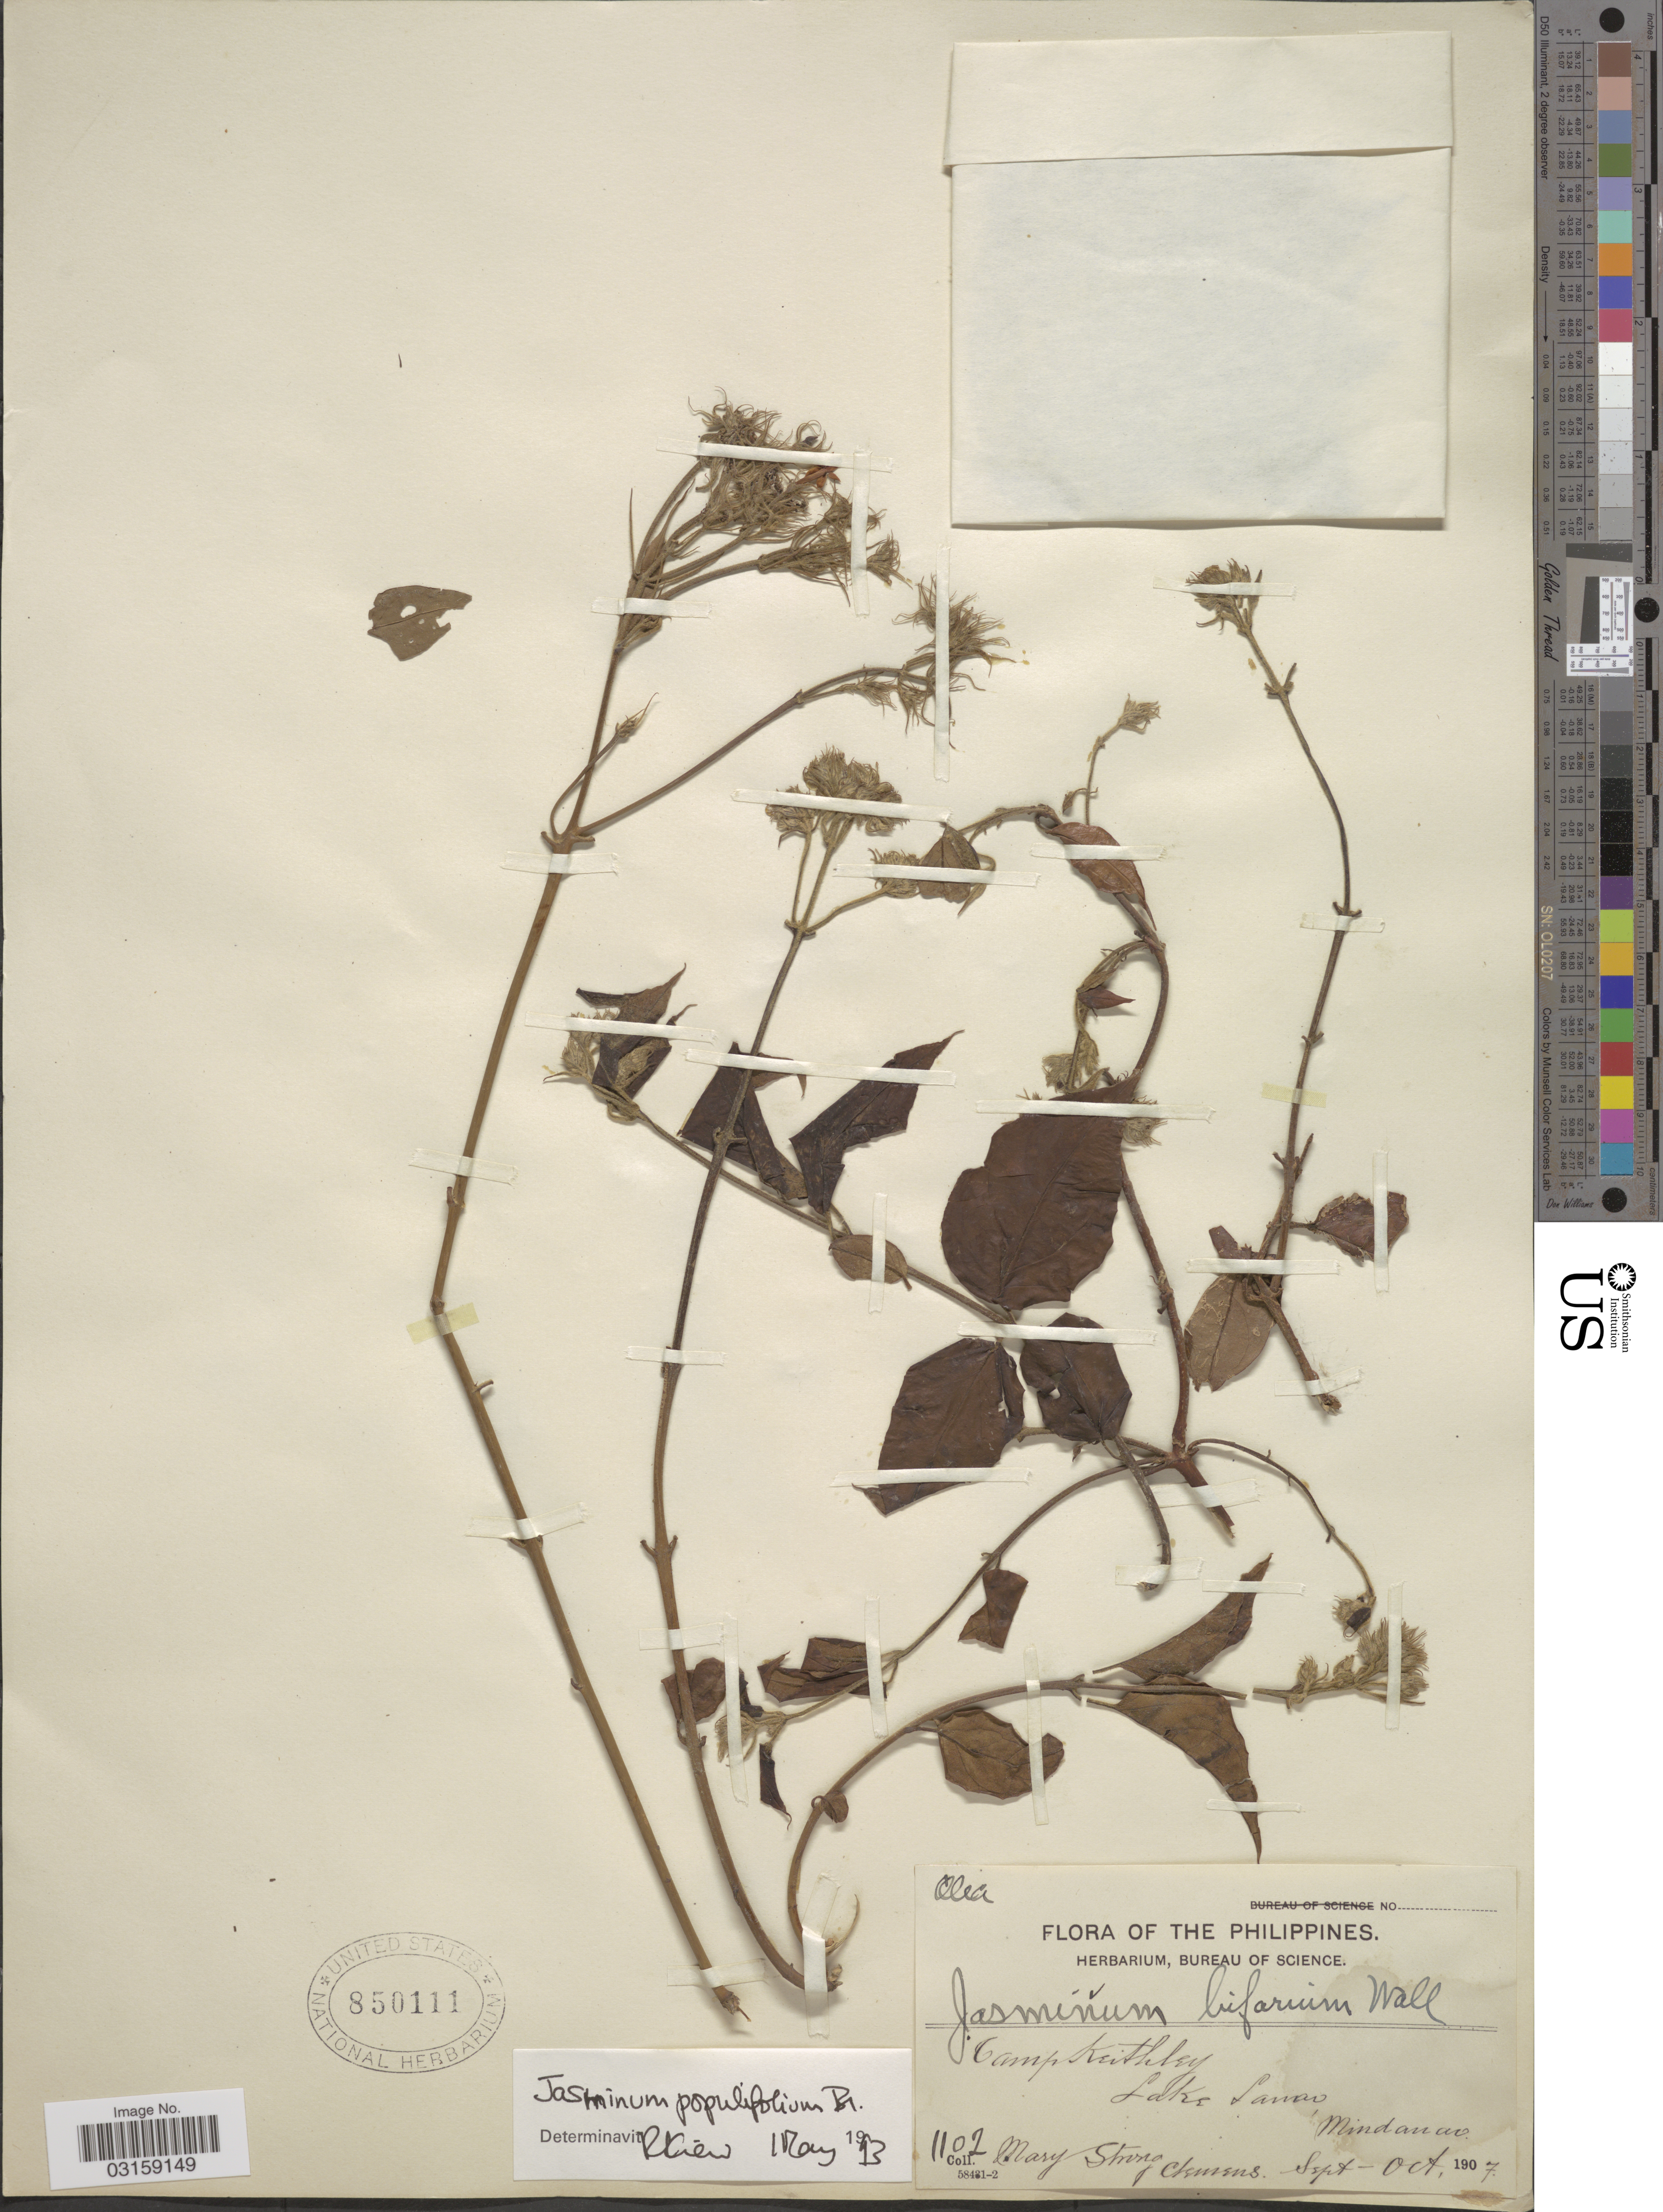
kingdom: Plantae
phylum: Tracheophyta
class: Magnoliopsida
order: Lamiales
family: Oleaceae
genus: Jasminum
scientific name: Jasminum populifolium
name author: Blume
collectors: M. S. Clemens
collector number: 1102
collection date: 1907-09/1907-10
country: Philippines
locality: Camp Keithley, Lake Lamao, Mindanao.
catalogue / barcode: US 850111